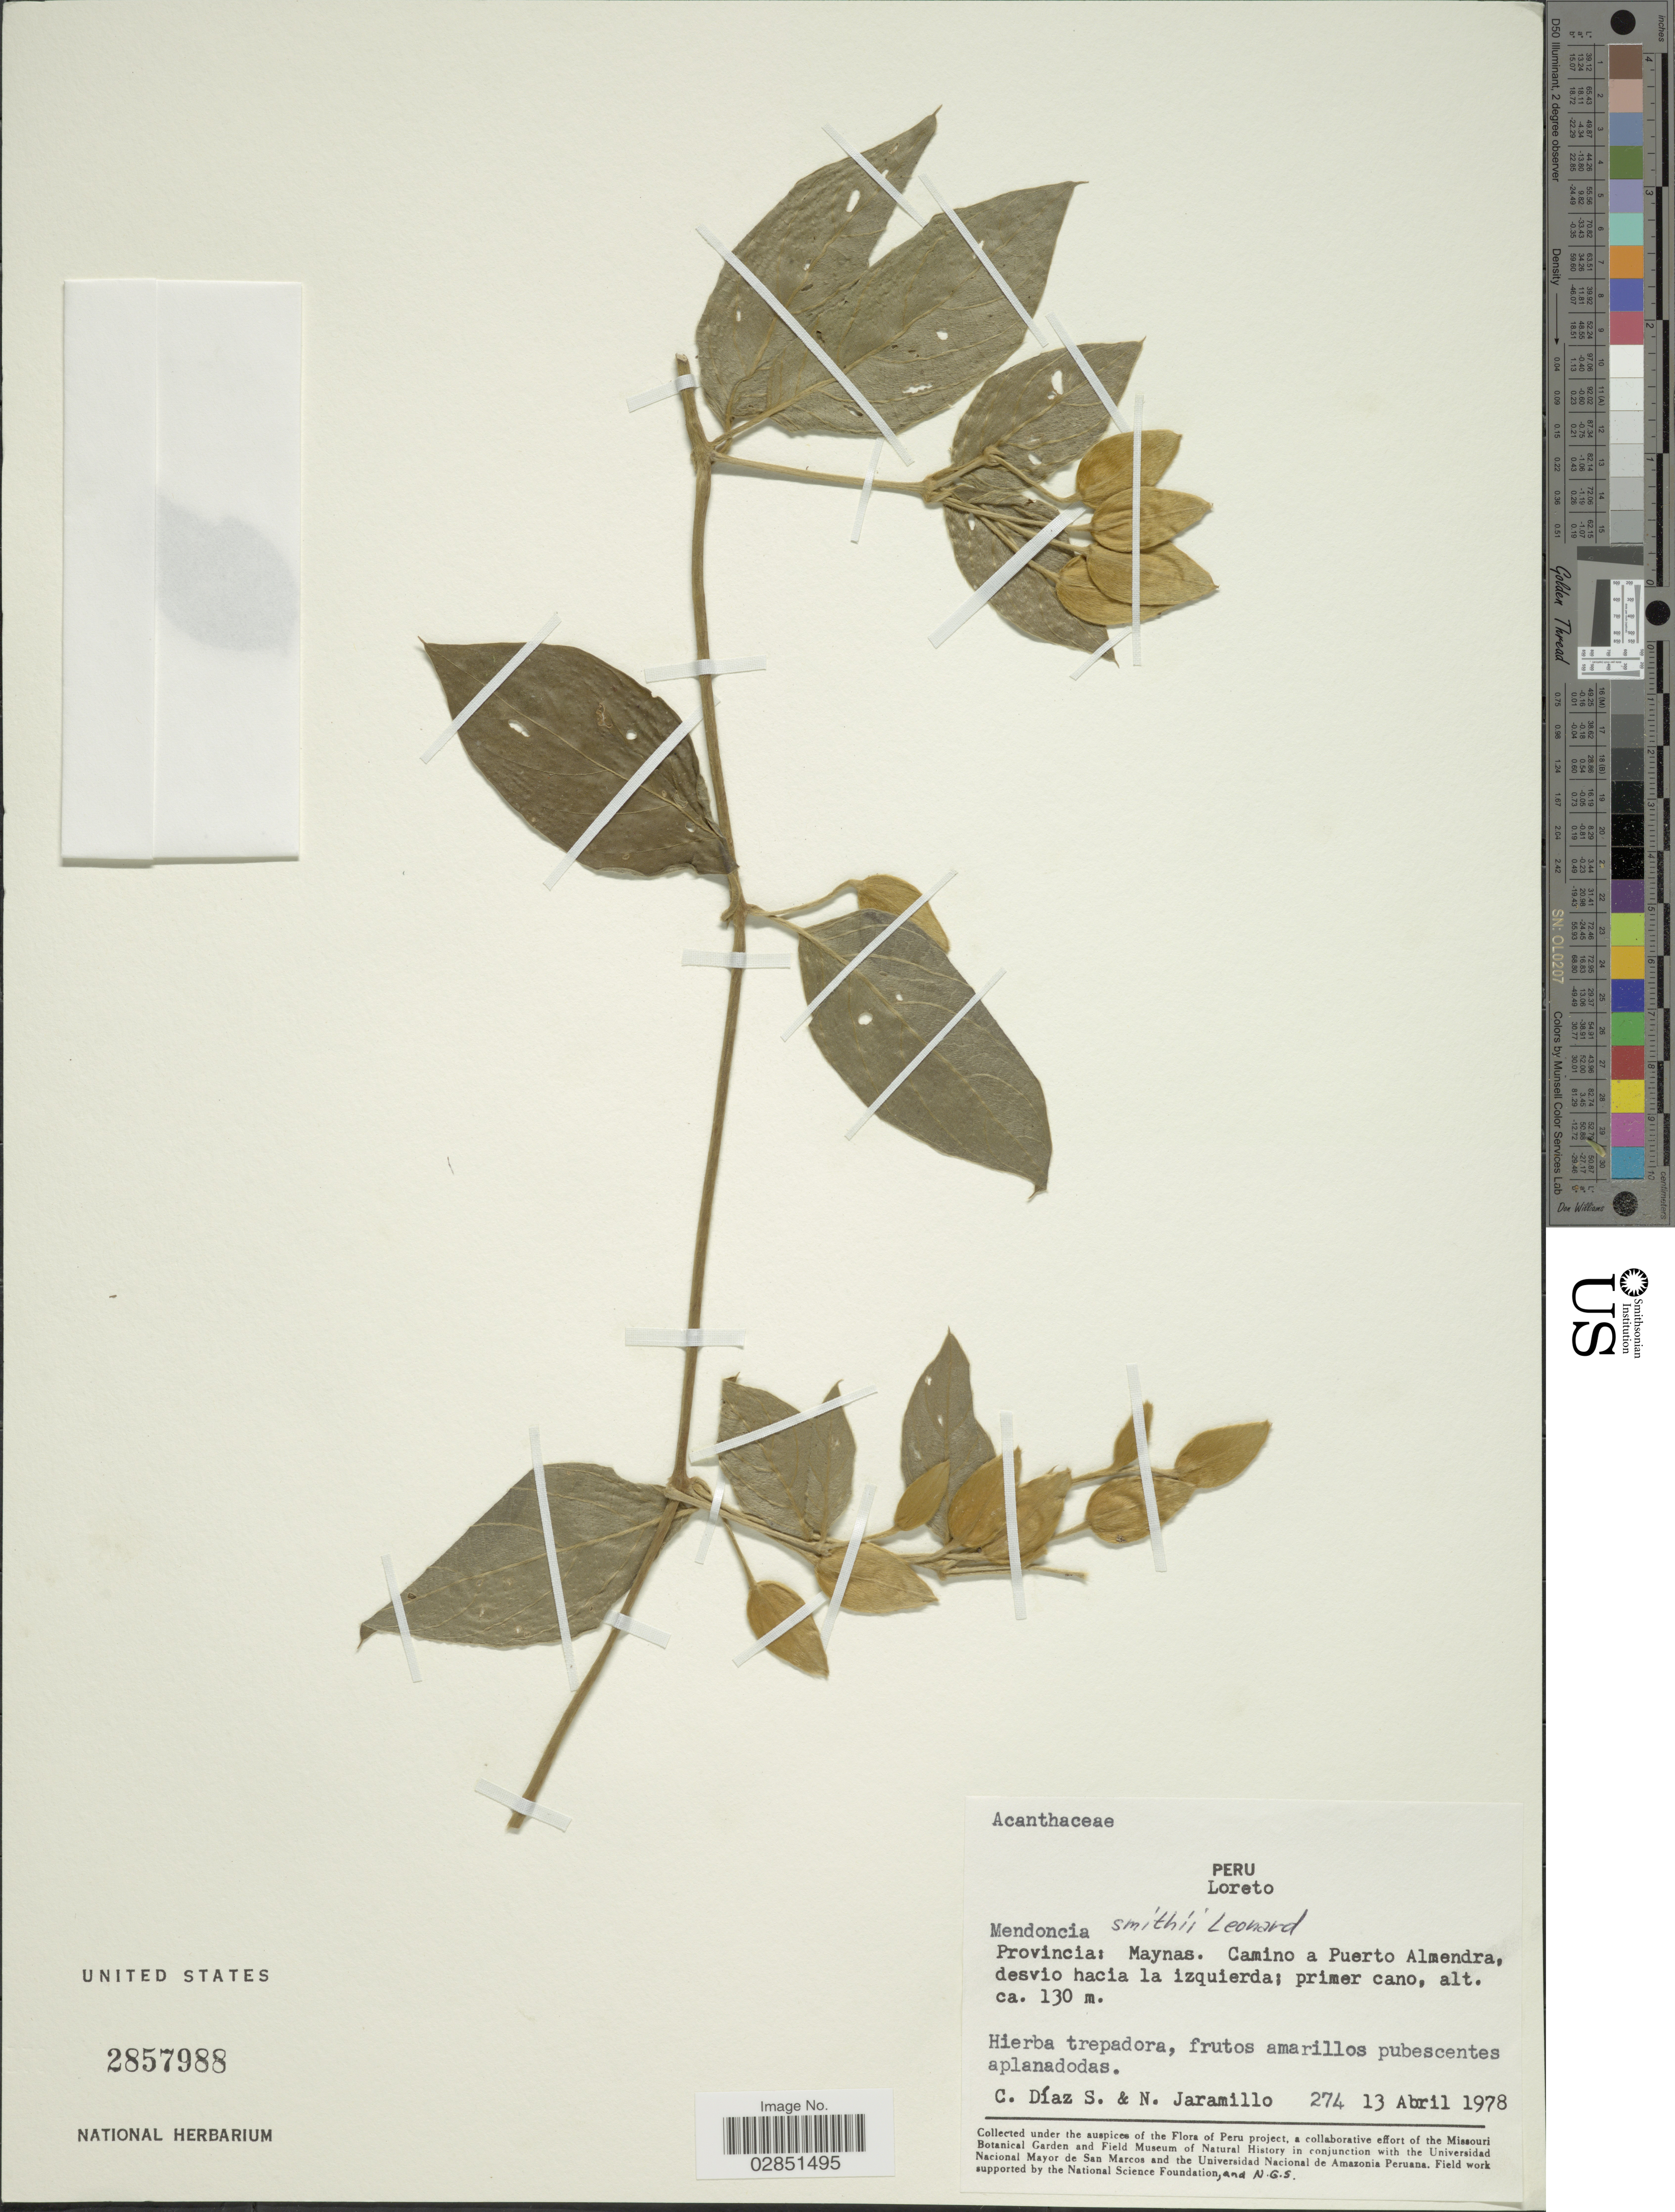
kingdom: Plantae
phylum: Tracheophyta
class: Magnoliopsida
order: Lamiales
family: Acanthaceae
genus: Mendoncia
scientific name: Mendoncia smithii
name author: Leonard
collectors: C. Díaz & N. Jaramillo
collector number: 274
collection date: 1978-04-13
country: Peru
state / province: Loreto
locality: Provincia: Maynas. Camino a Puerto Almendra, desvio hacia la izquierda.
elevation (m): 130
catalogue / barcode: US 2857988